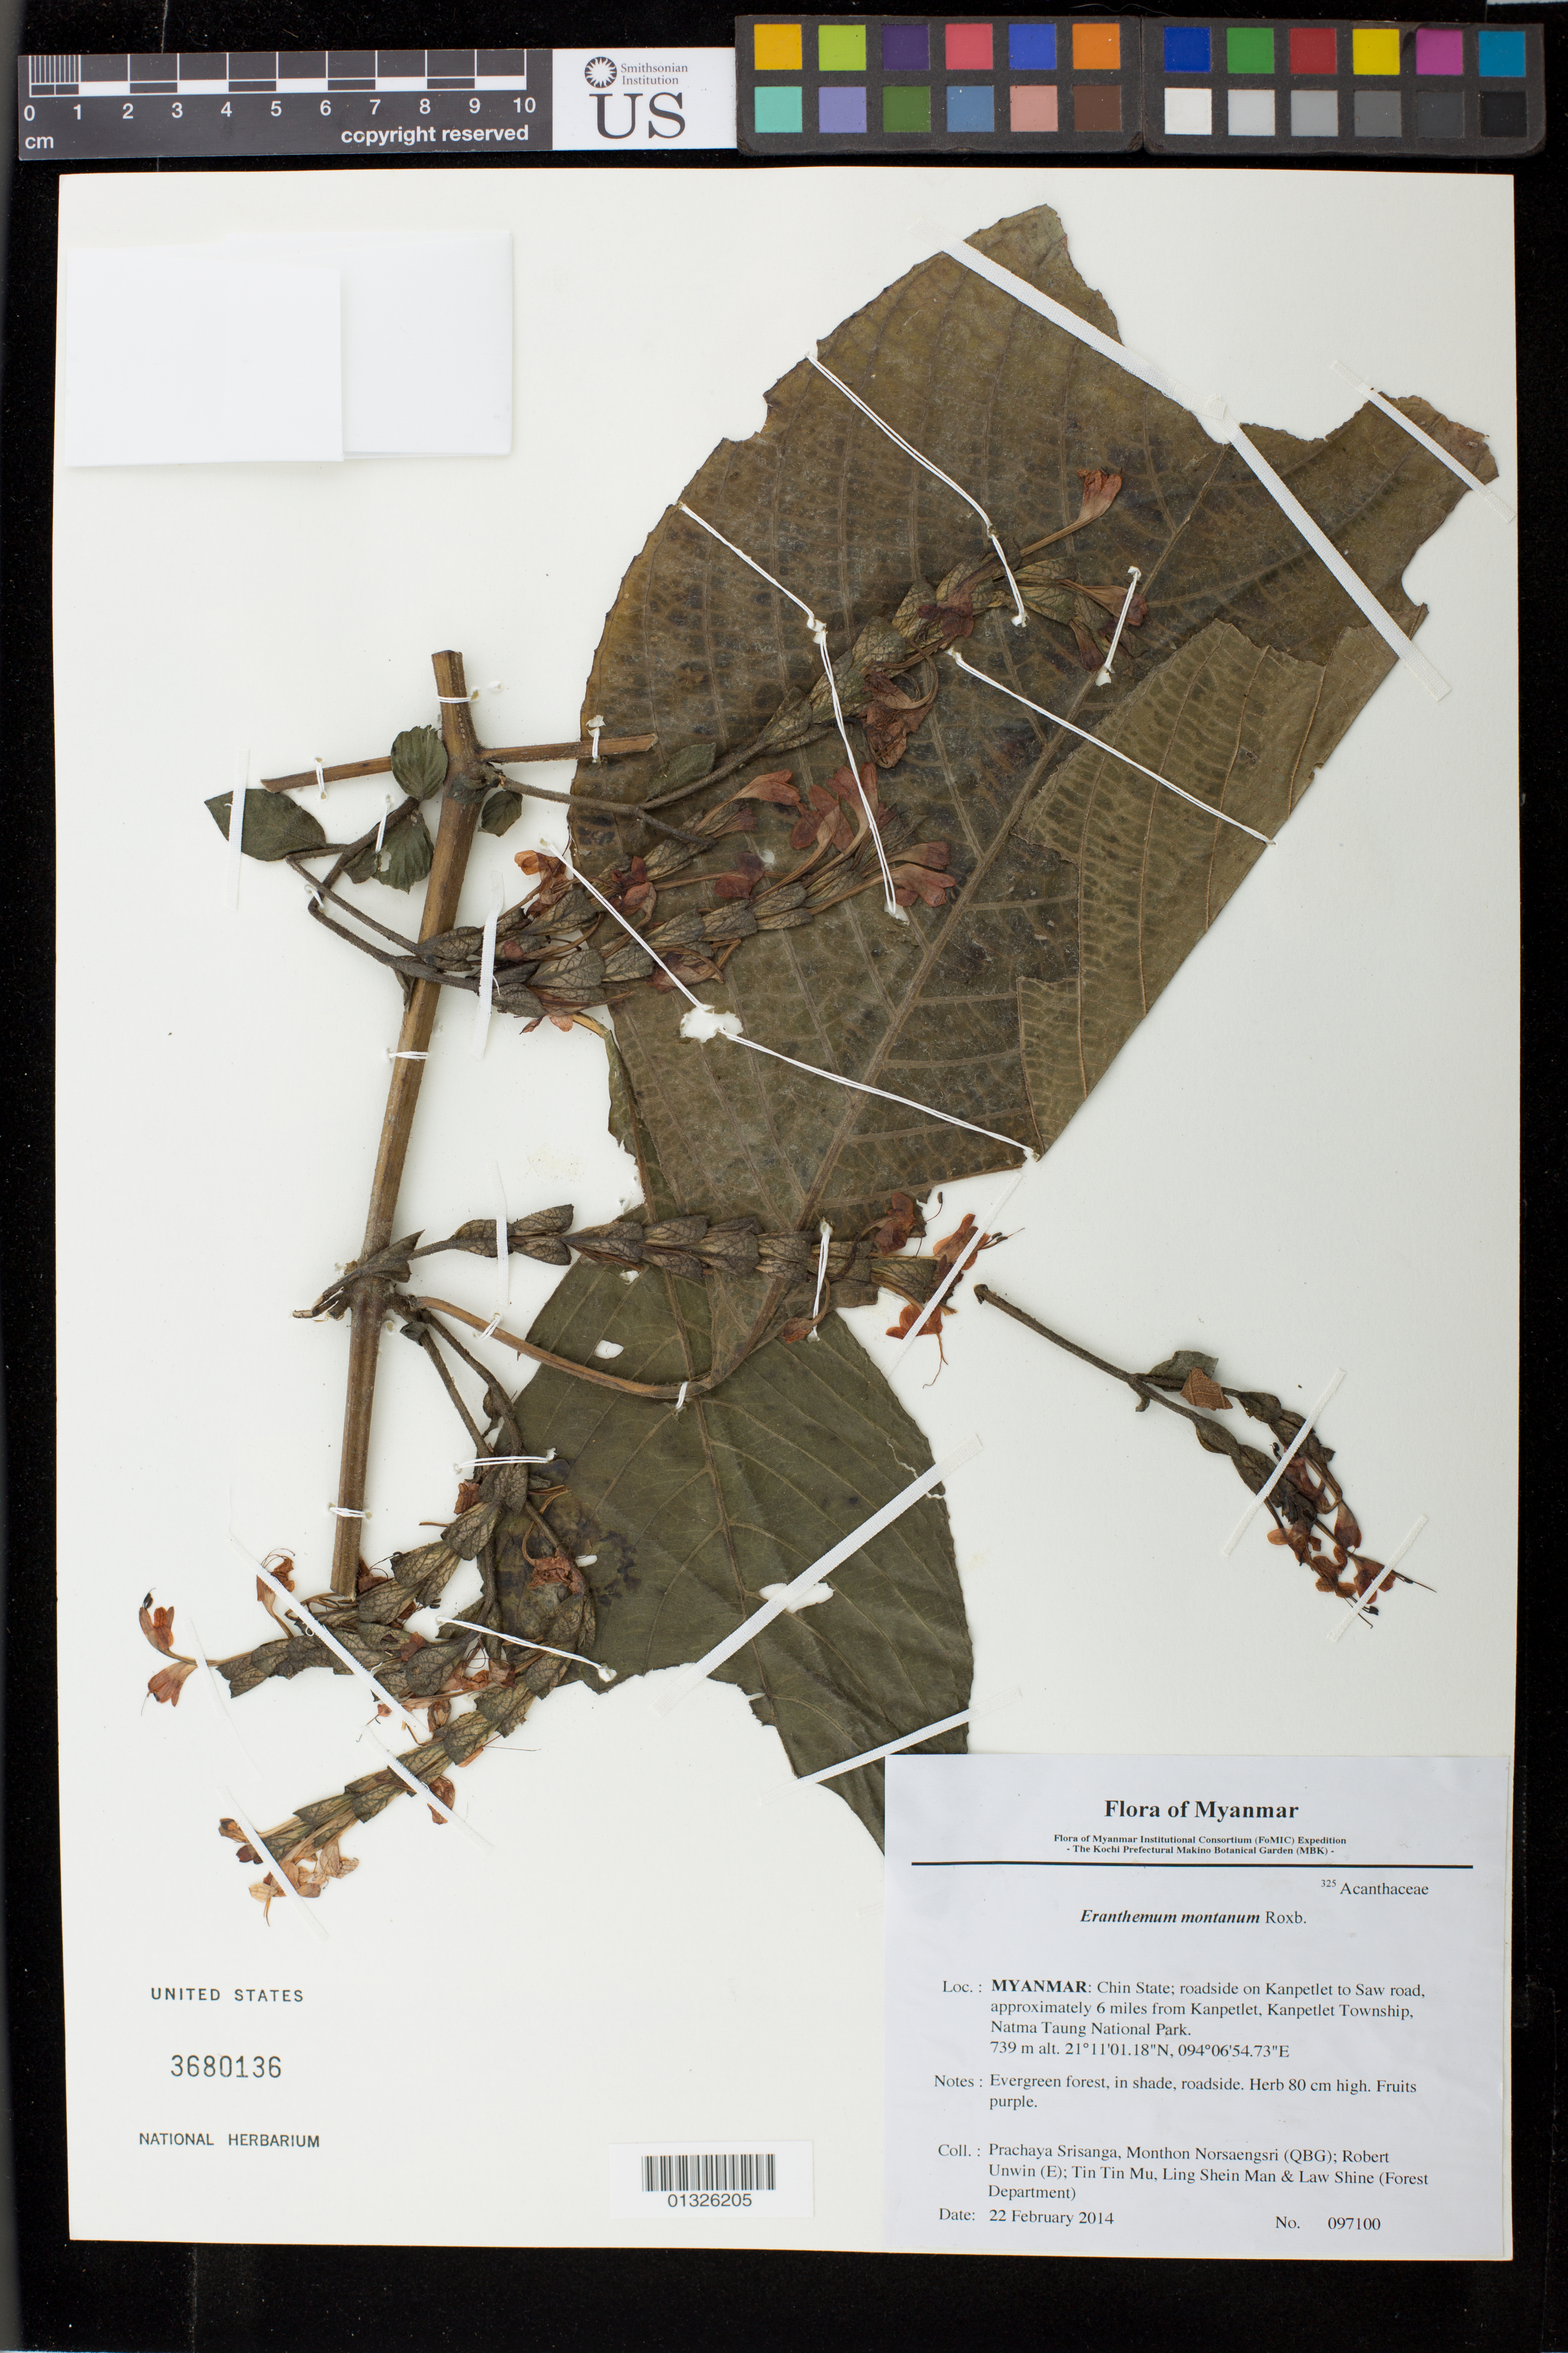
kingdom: Plantae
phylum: Tracheophyta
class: Magnoliopsida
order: Lamiales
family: Acanthaceae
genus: Eranthemum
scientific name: Eranthemum montanum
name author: Roxb.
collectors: P. Srisanga, M. Norsaengsri, R. Unwin, Tin Tin Mu, Ling Shein Man & L. Shine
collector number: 97100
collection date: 2014-02-22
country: Myanmar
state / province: Chin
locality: Roadside on Kanpetlet to Saw road, approximately 6 miles from Kanpetlet, Kanpetlet Township, Natma Taung National Park.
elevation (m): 739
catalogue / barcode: US 3680136